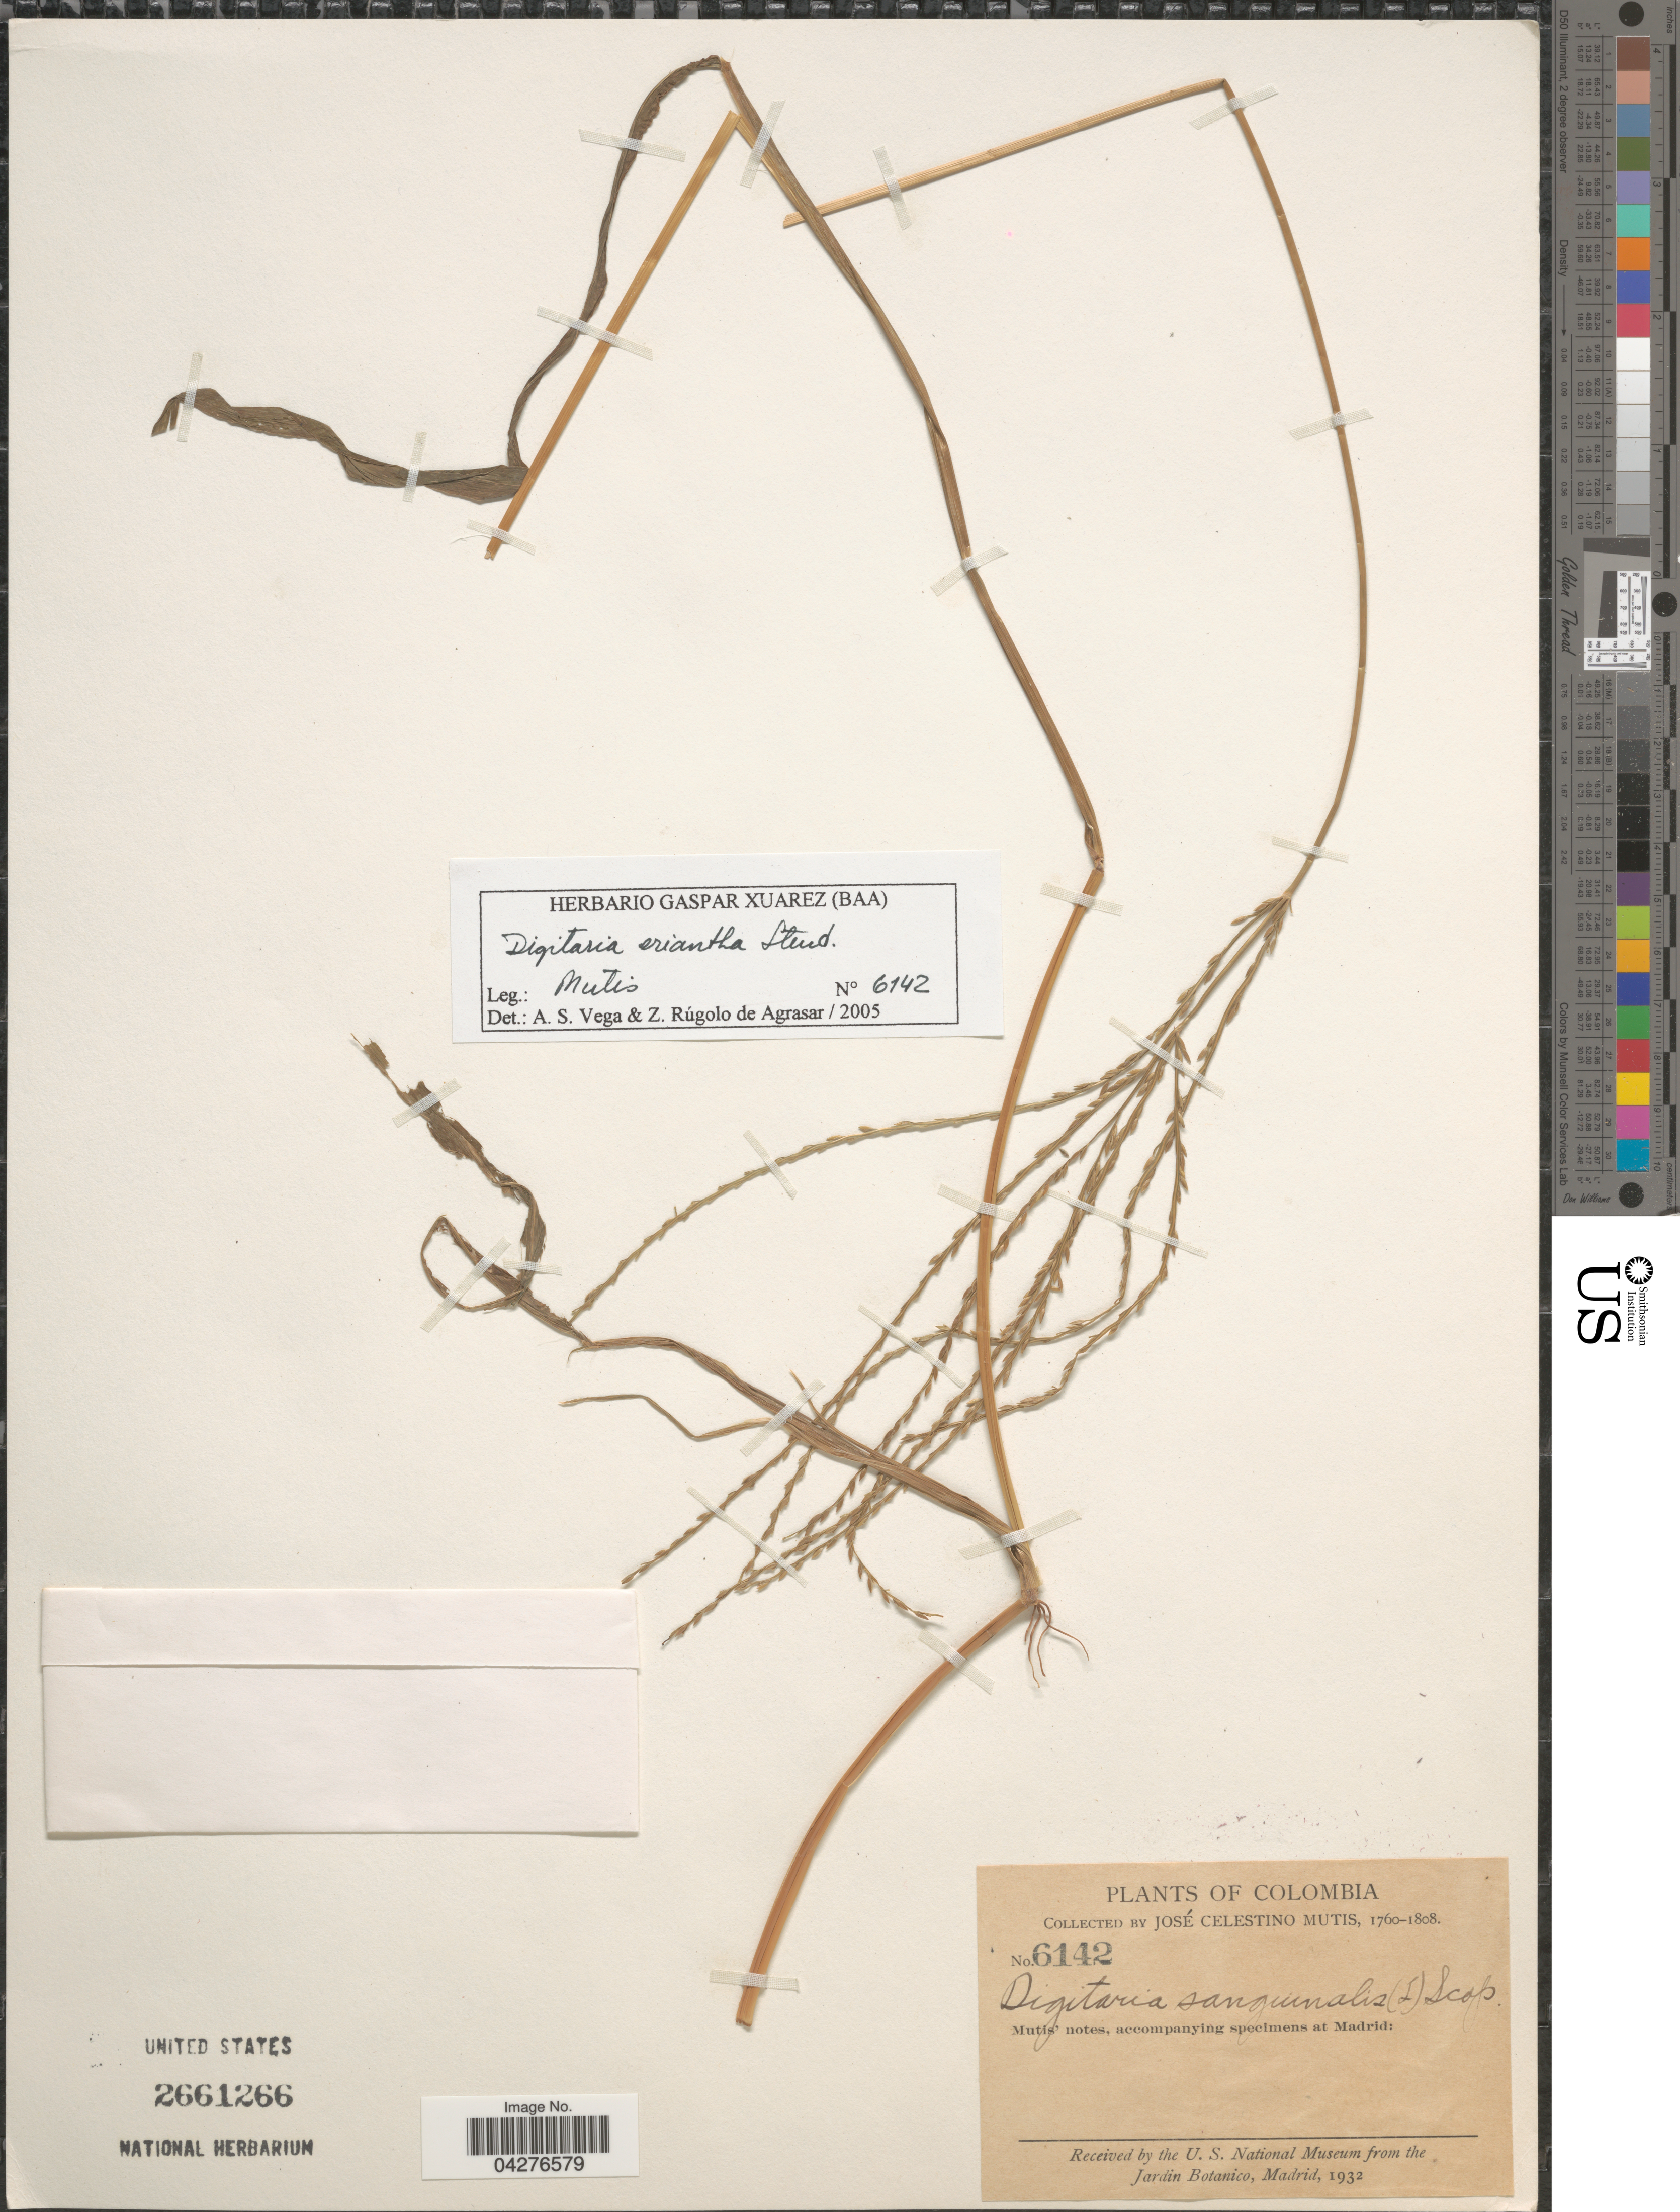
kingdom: Plantae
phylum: Tracheophyta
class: Liliopsida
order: Poales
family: Poaceae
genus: Digitaria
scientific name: Digitaria eriantha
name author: Steud.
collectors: J. C. B. Mutis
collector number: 6142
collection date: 1760/1808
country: Colombia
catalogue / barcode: US 2661266